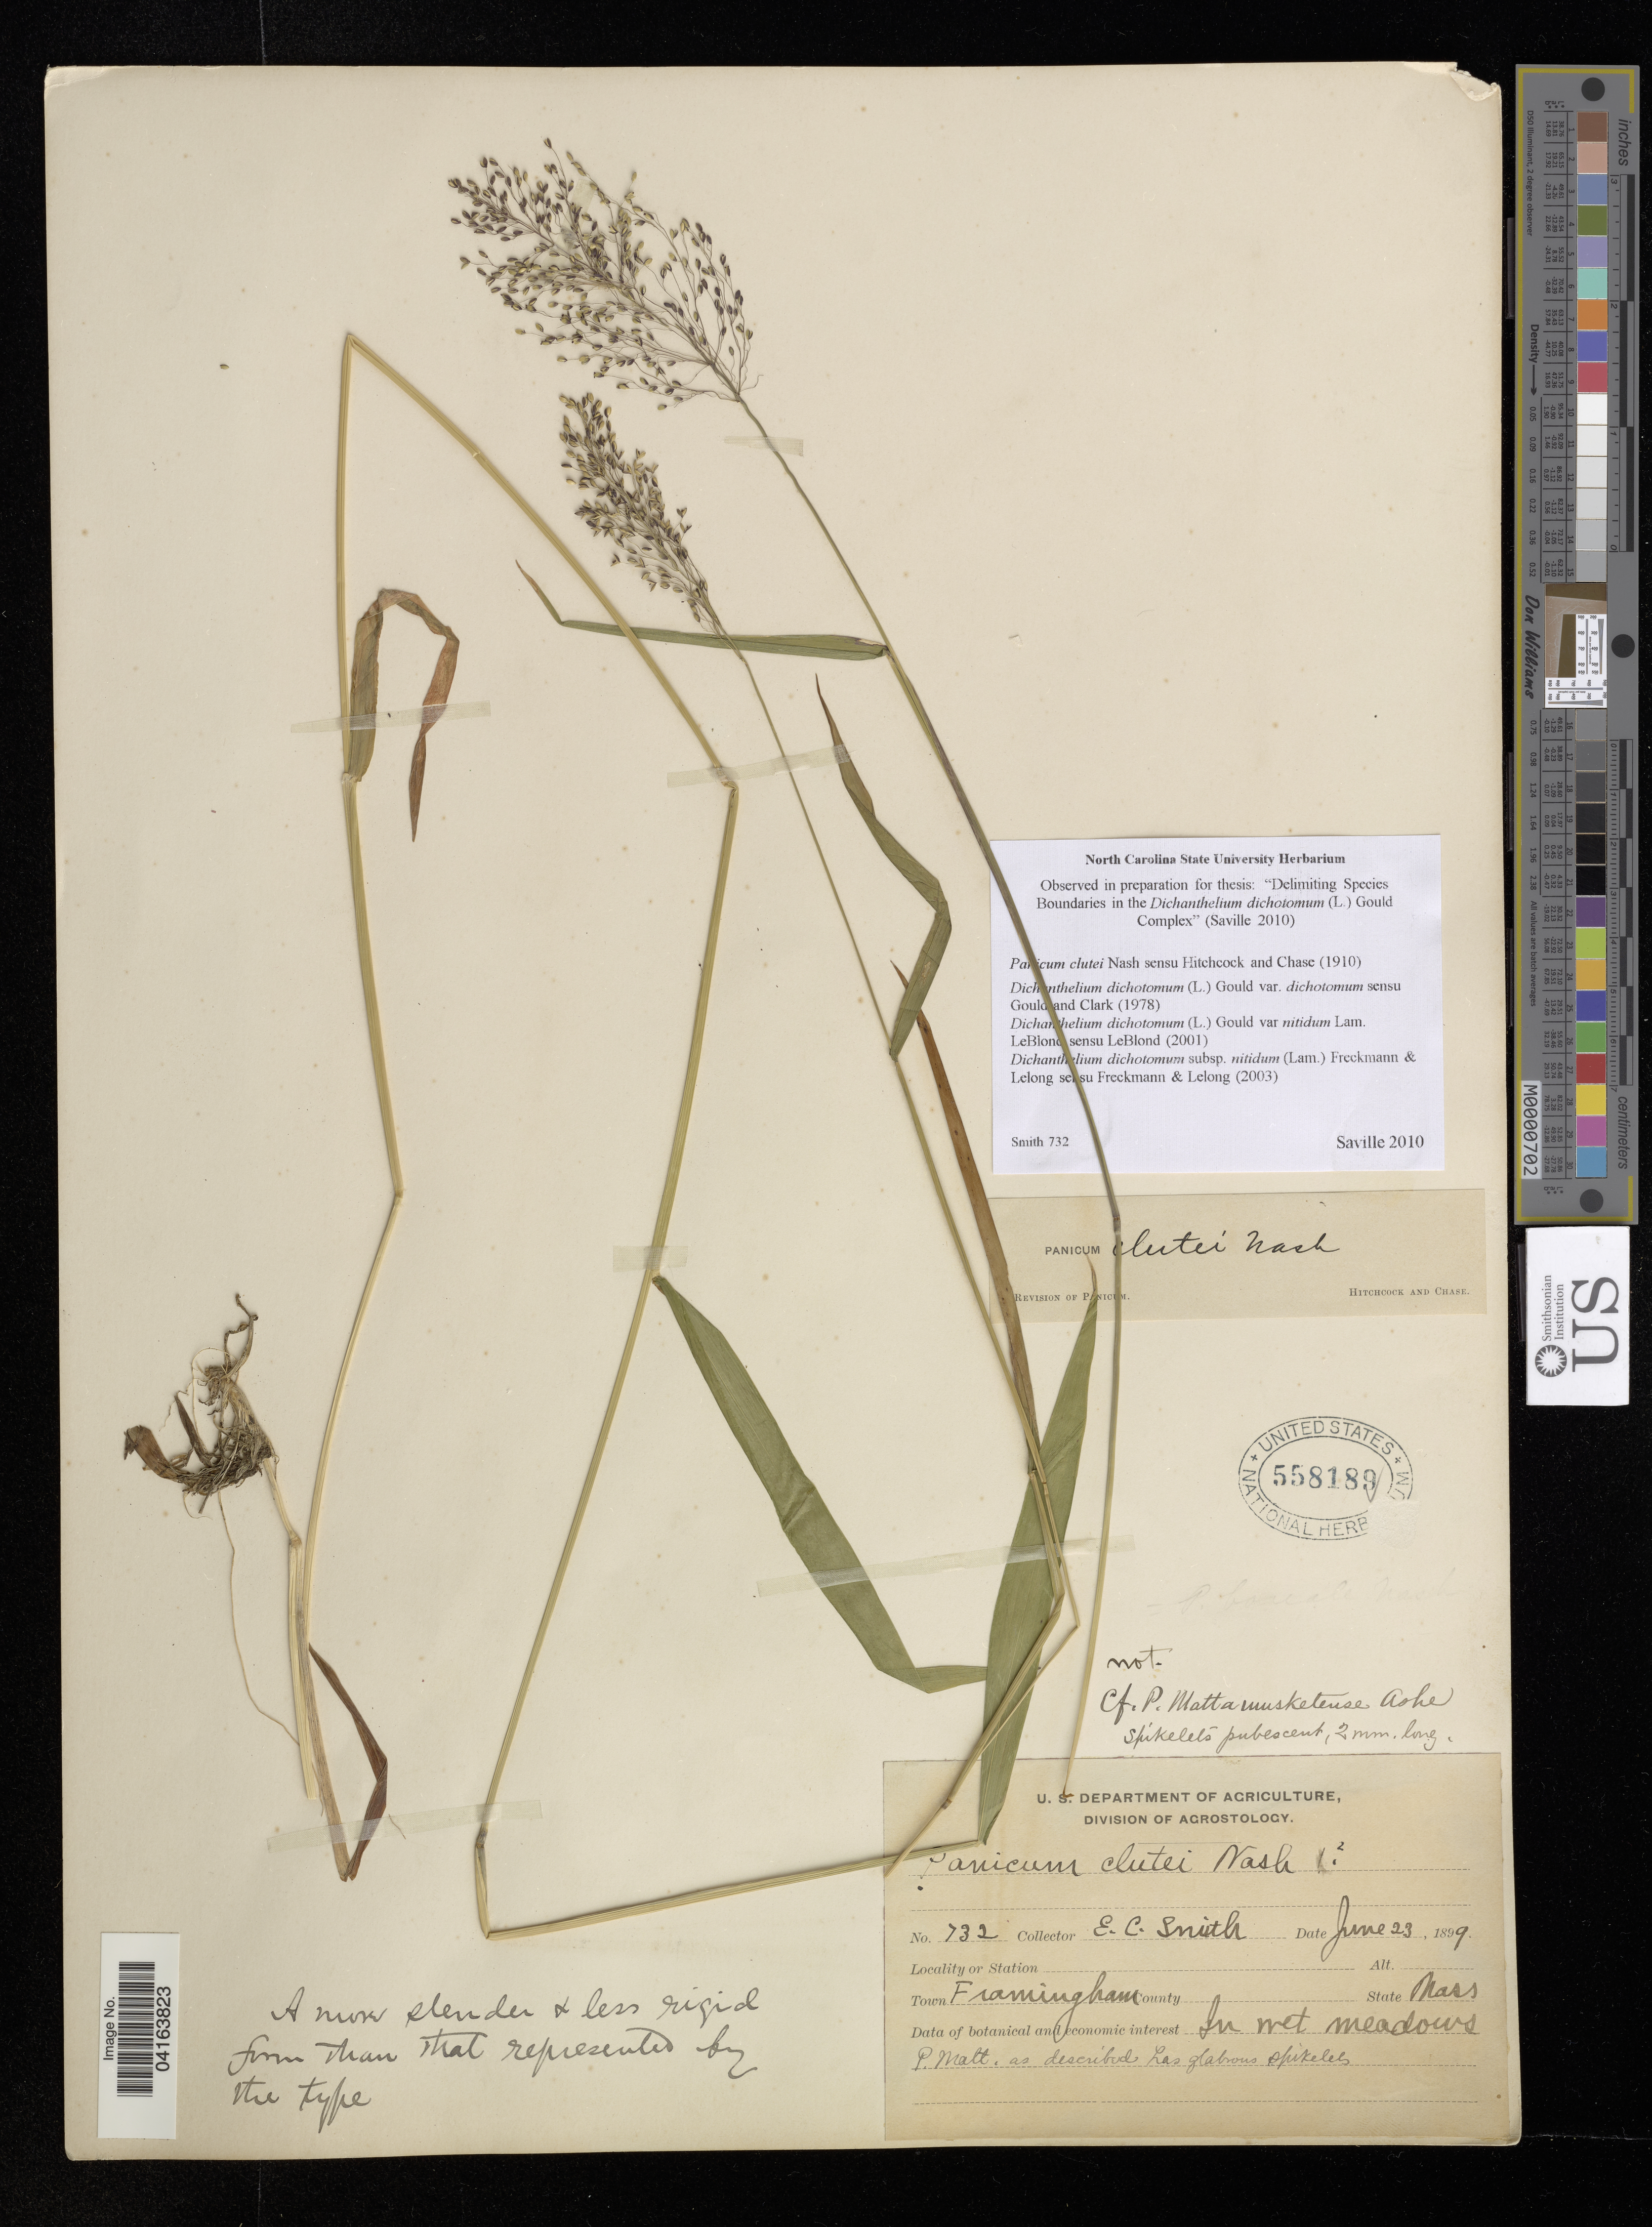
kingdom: Plantae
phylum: Tracheophyta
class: Liliopsida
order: Poales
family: Poaceae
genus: Dichanthelium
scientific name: Dichanthelium dichotomum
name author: (L.) Gould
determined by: Saville, A. C., (NCSC), North Carolina State University (UNITED STATES)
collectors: E. Smith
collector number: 732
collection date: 1899-06-23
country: United States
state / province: Massachusetts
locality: Framingham.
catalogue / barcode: US 558189